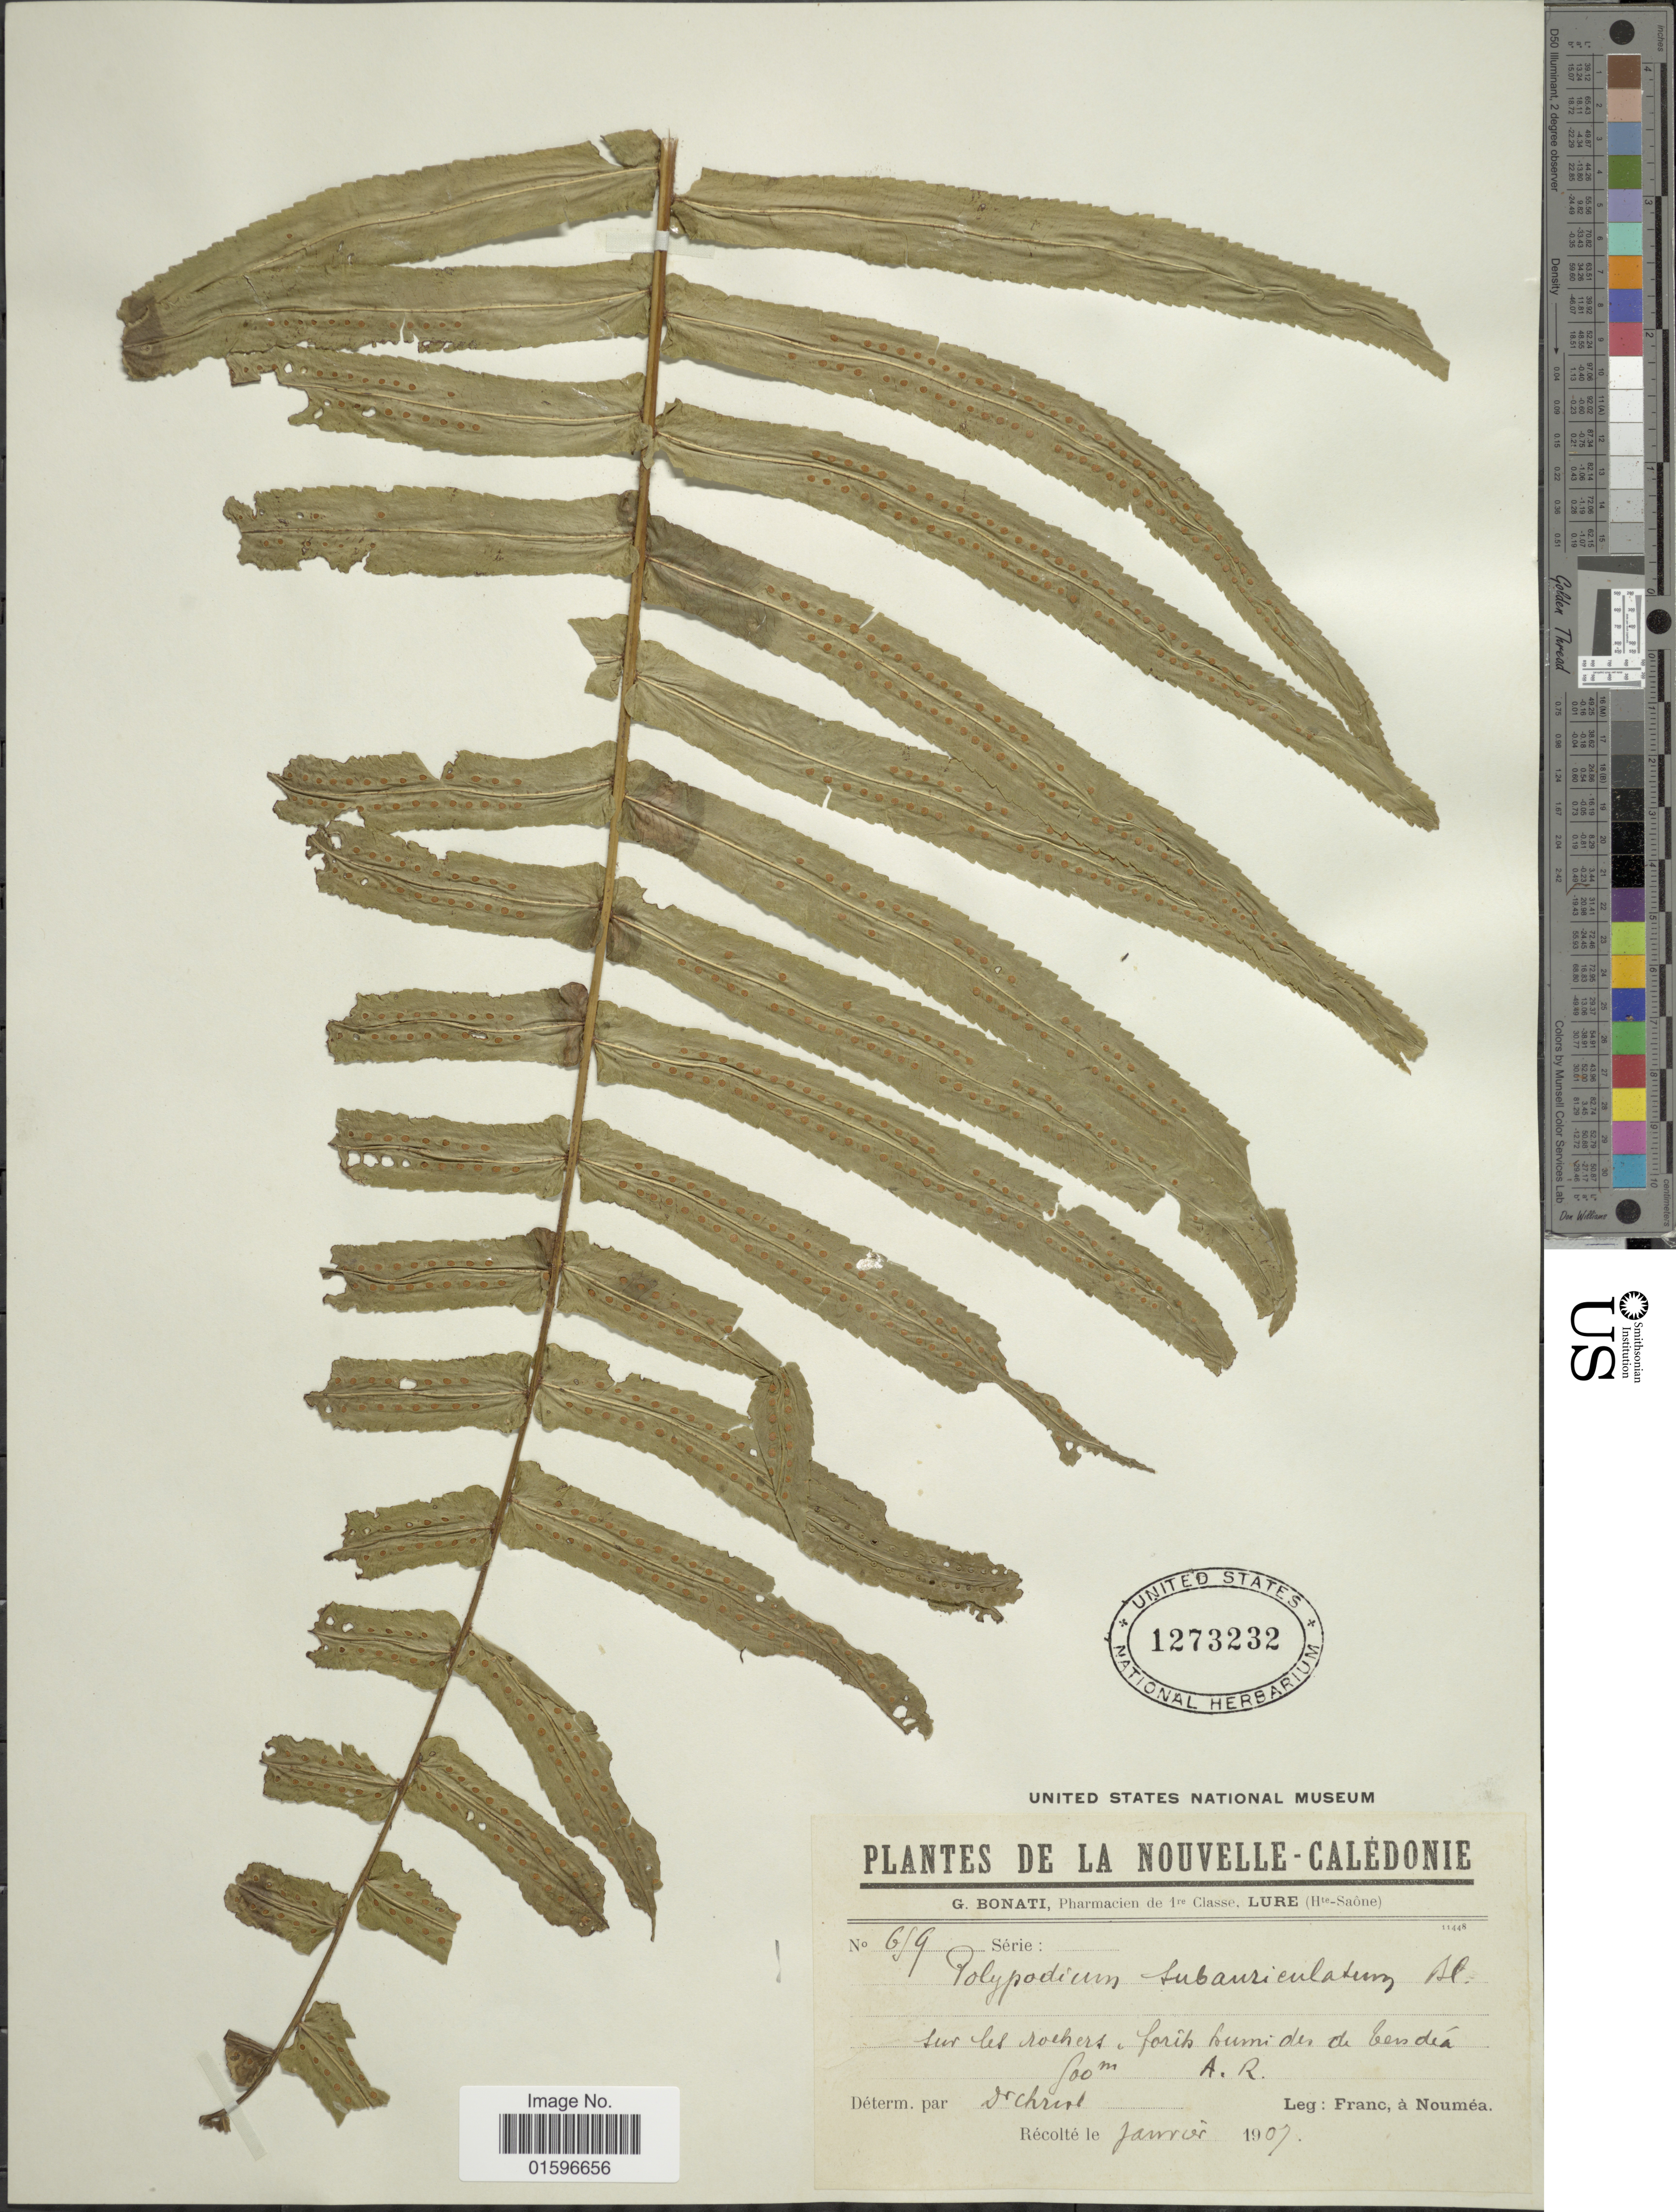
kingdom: Plantae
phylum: Tracheophyta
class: Polypodiopsida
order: Polypodiales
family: Polypodiaceae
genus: Polypodium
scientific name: Polypodium subauriculatum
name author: Blume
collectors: Franc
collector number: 659*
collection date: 1907-01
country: New Caledonia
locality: Nouvelle Caledonie. sur les rochers, forets humides de bendia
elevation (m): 800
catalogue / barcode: US 1273232